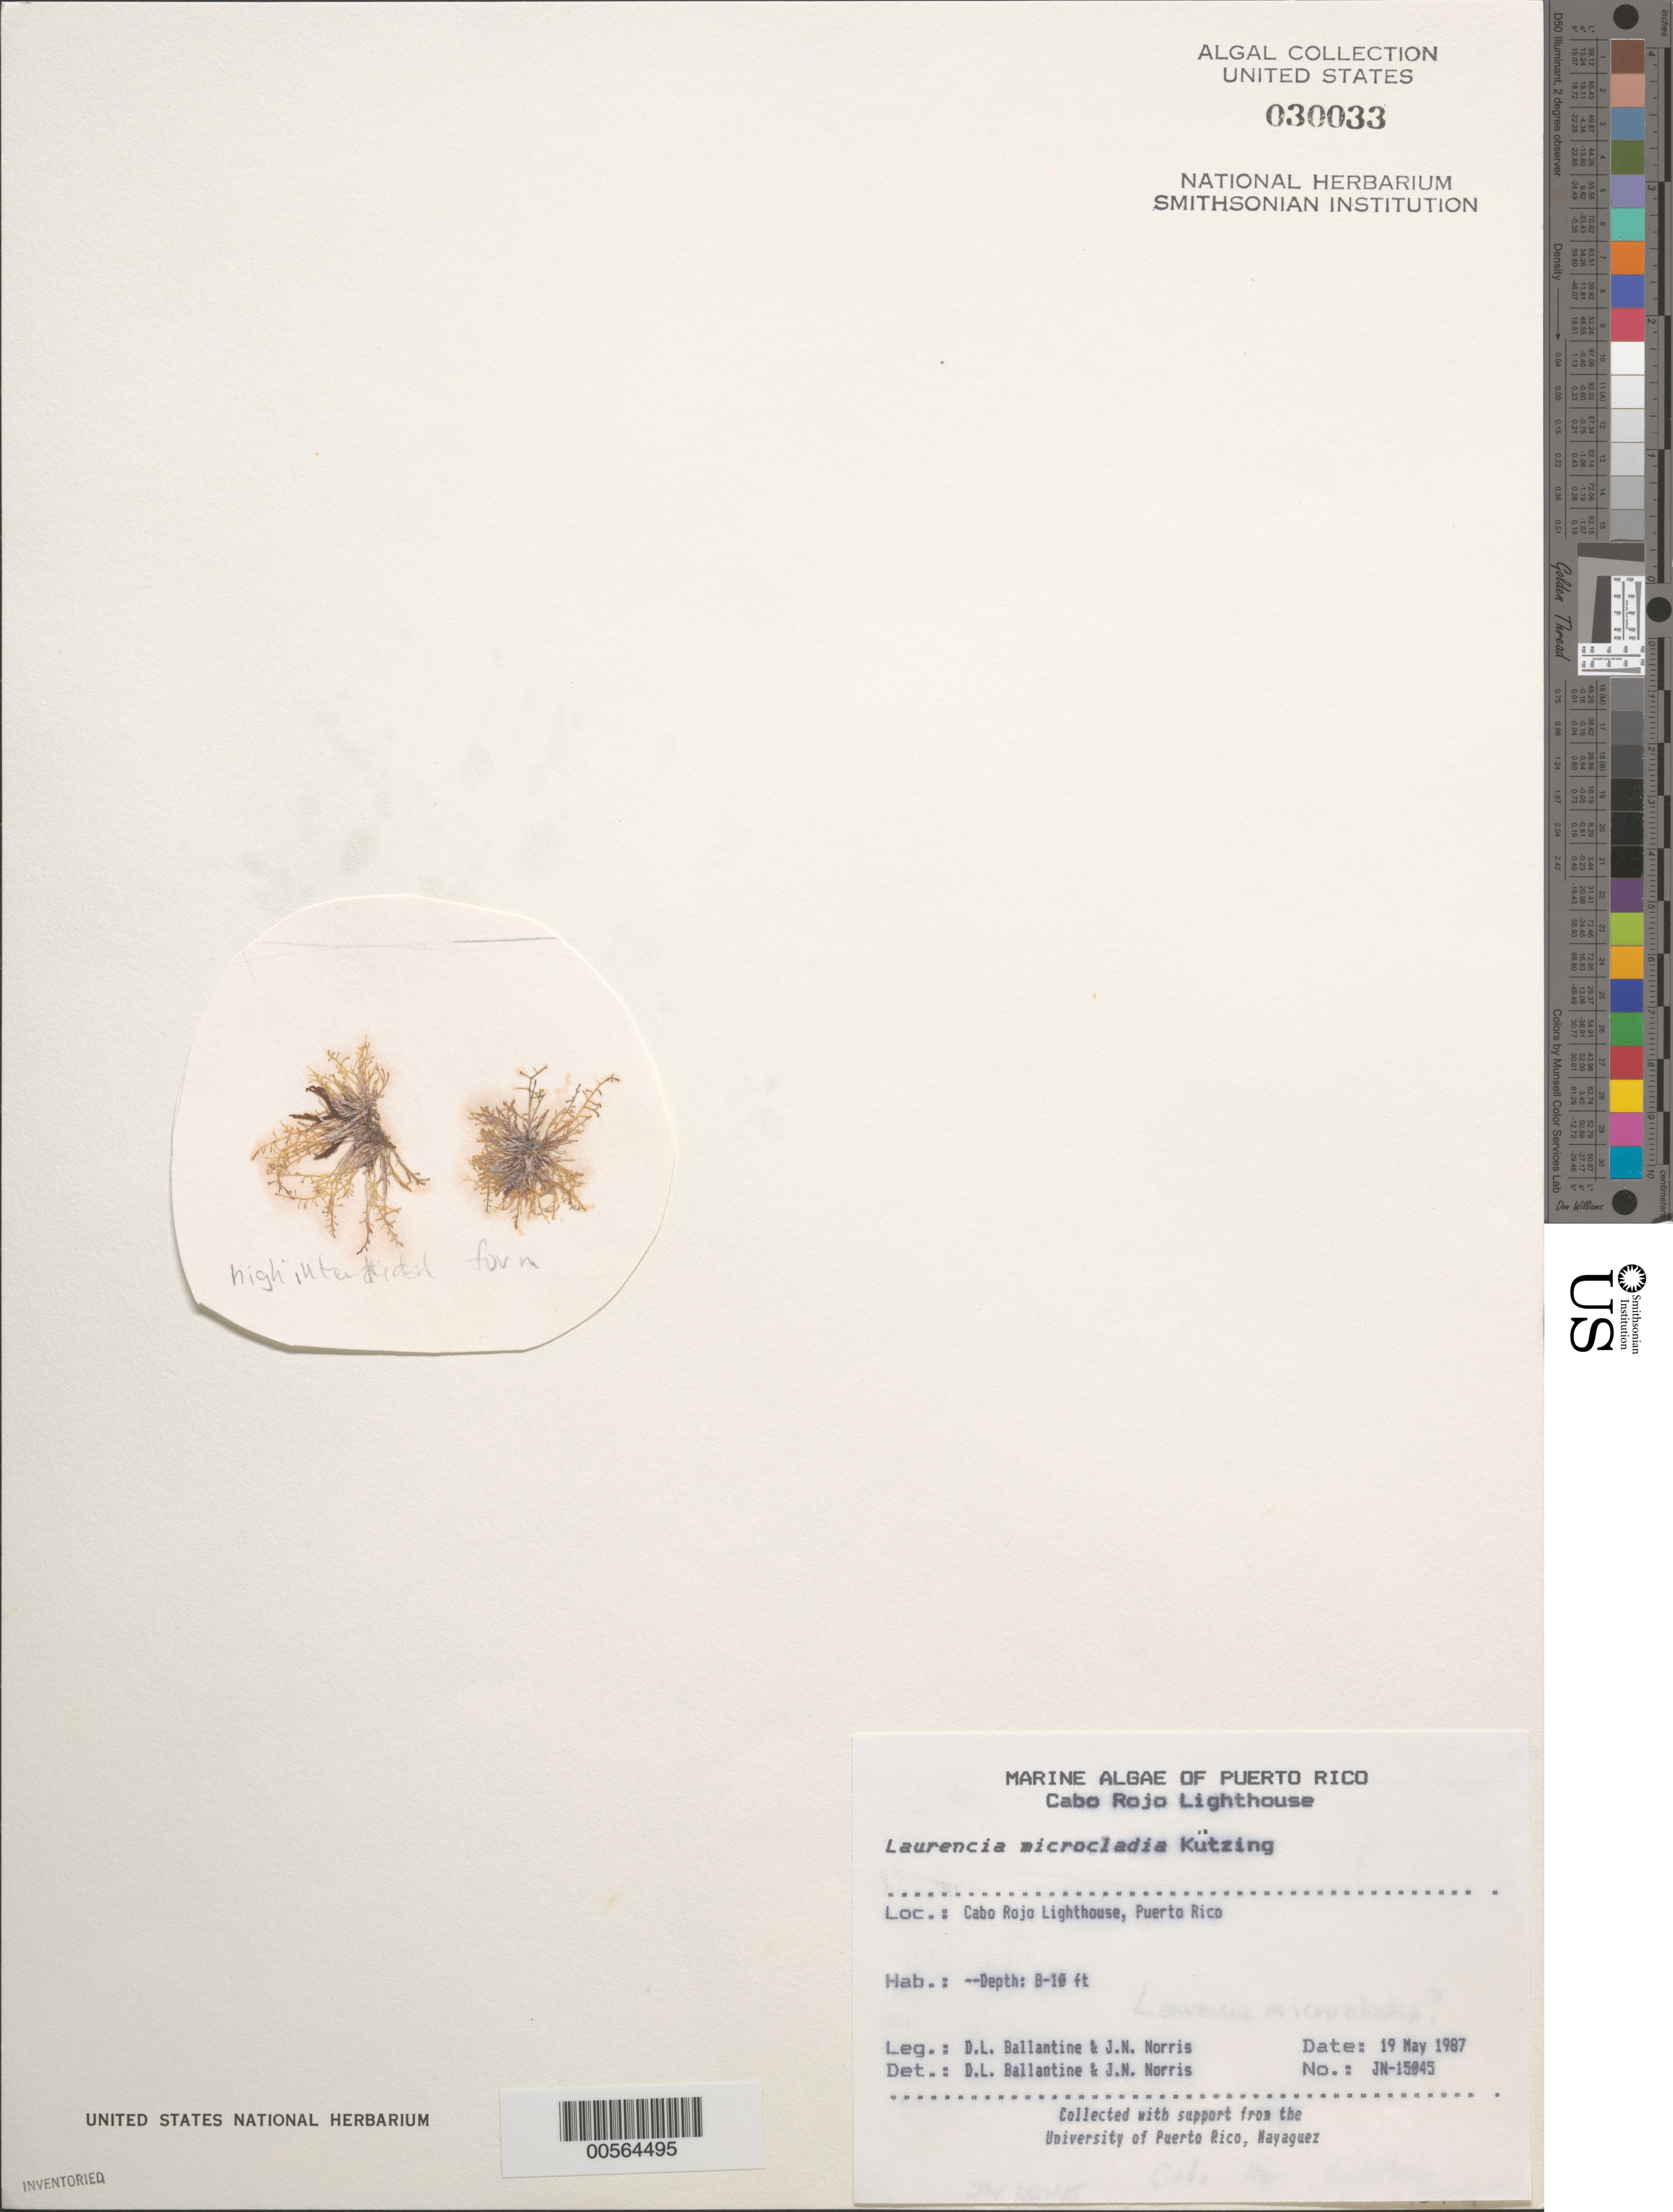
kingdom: Plantae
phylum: Rhodophyta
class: Florideophyceae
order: Ceramiales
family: Rhodomelaceae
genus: Laurencia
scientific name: Laurencia microcladia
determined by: Ballantine, D. L.; Norris, J. N.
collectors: D.L. Ballantine & J. N. Norris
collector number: JN-15045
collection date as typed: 19 May 1987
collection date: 1987-05-19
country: Puerto Rico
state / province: Cabo Rojo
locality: Cabo Rojo Lighthouse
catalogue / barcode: US 30033